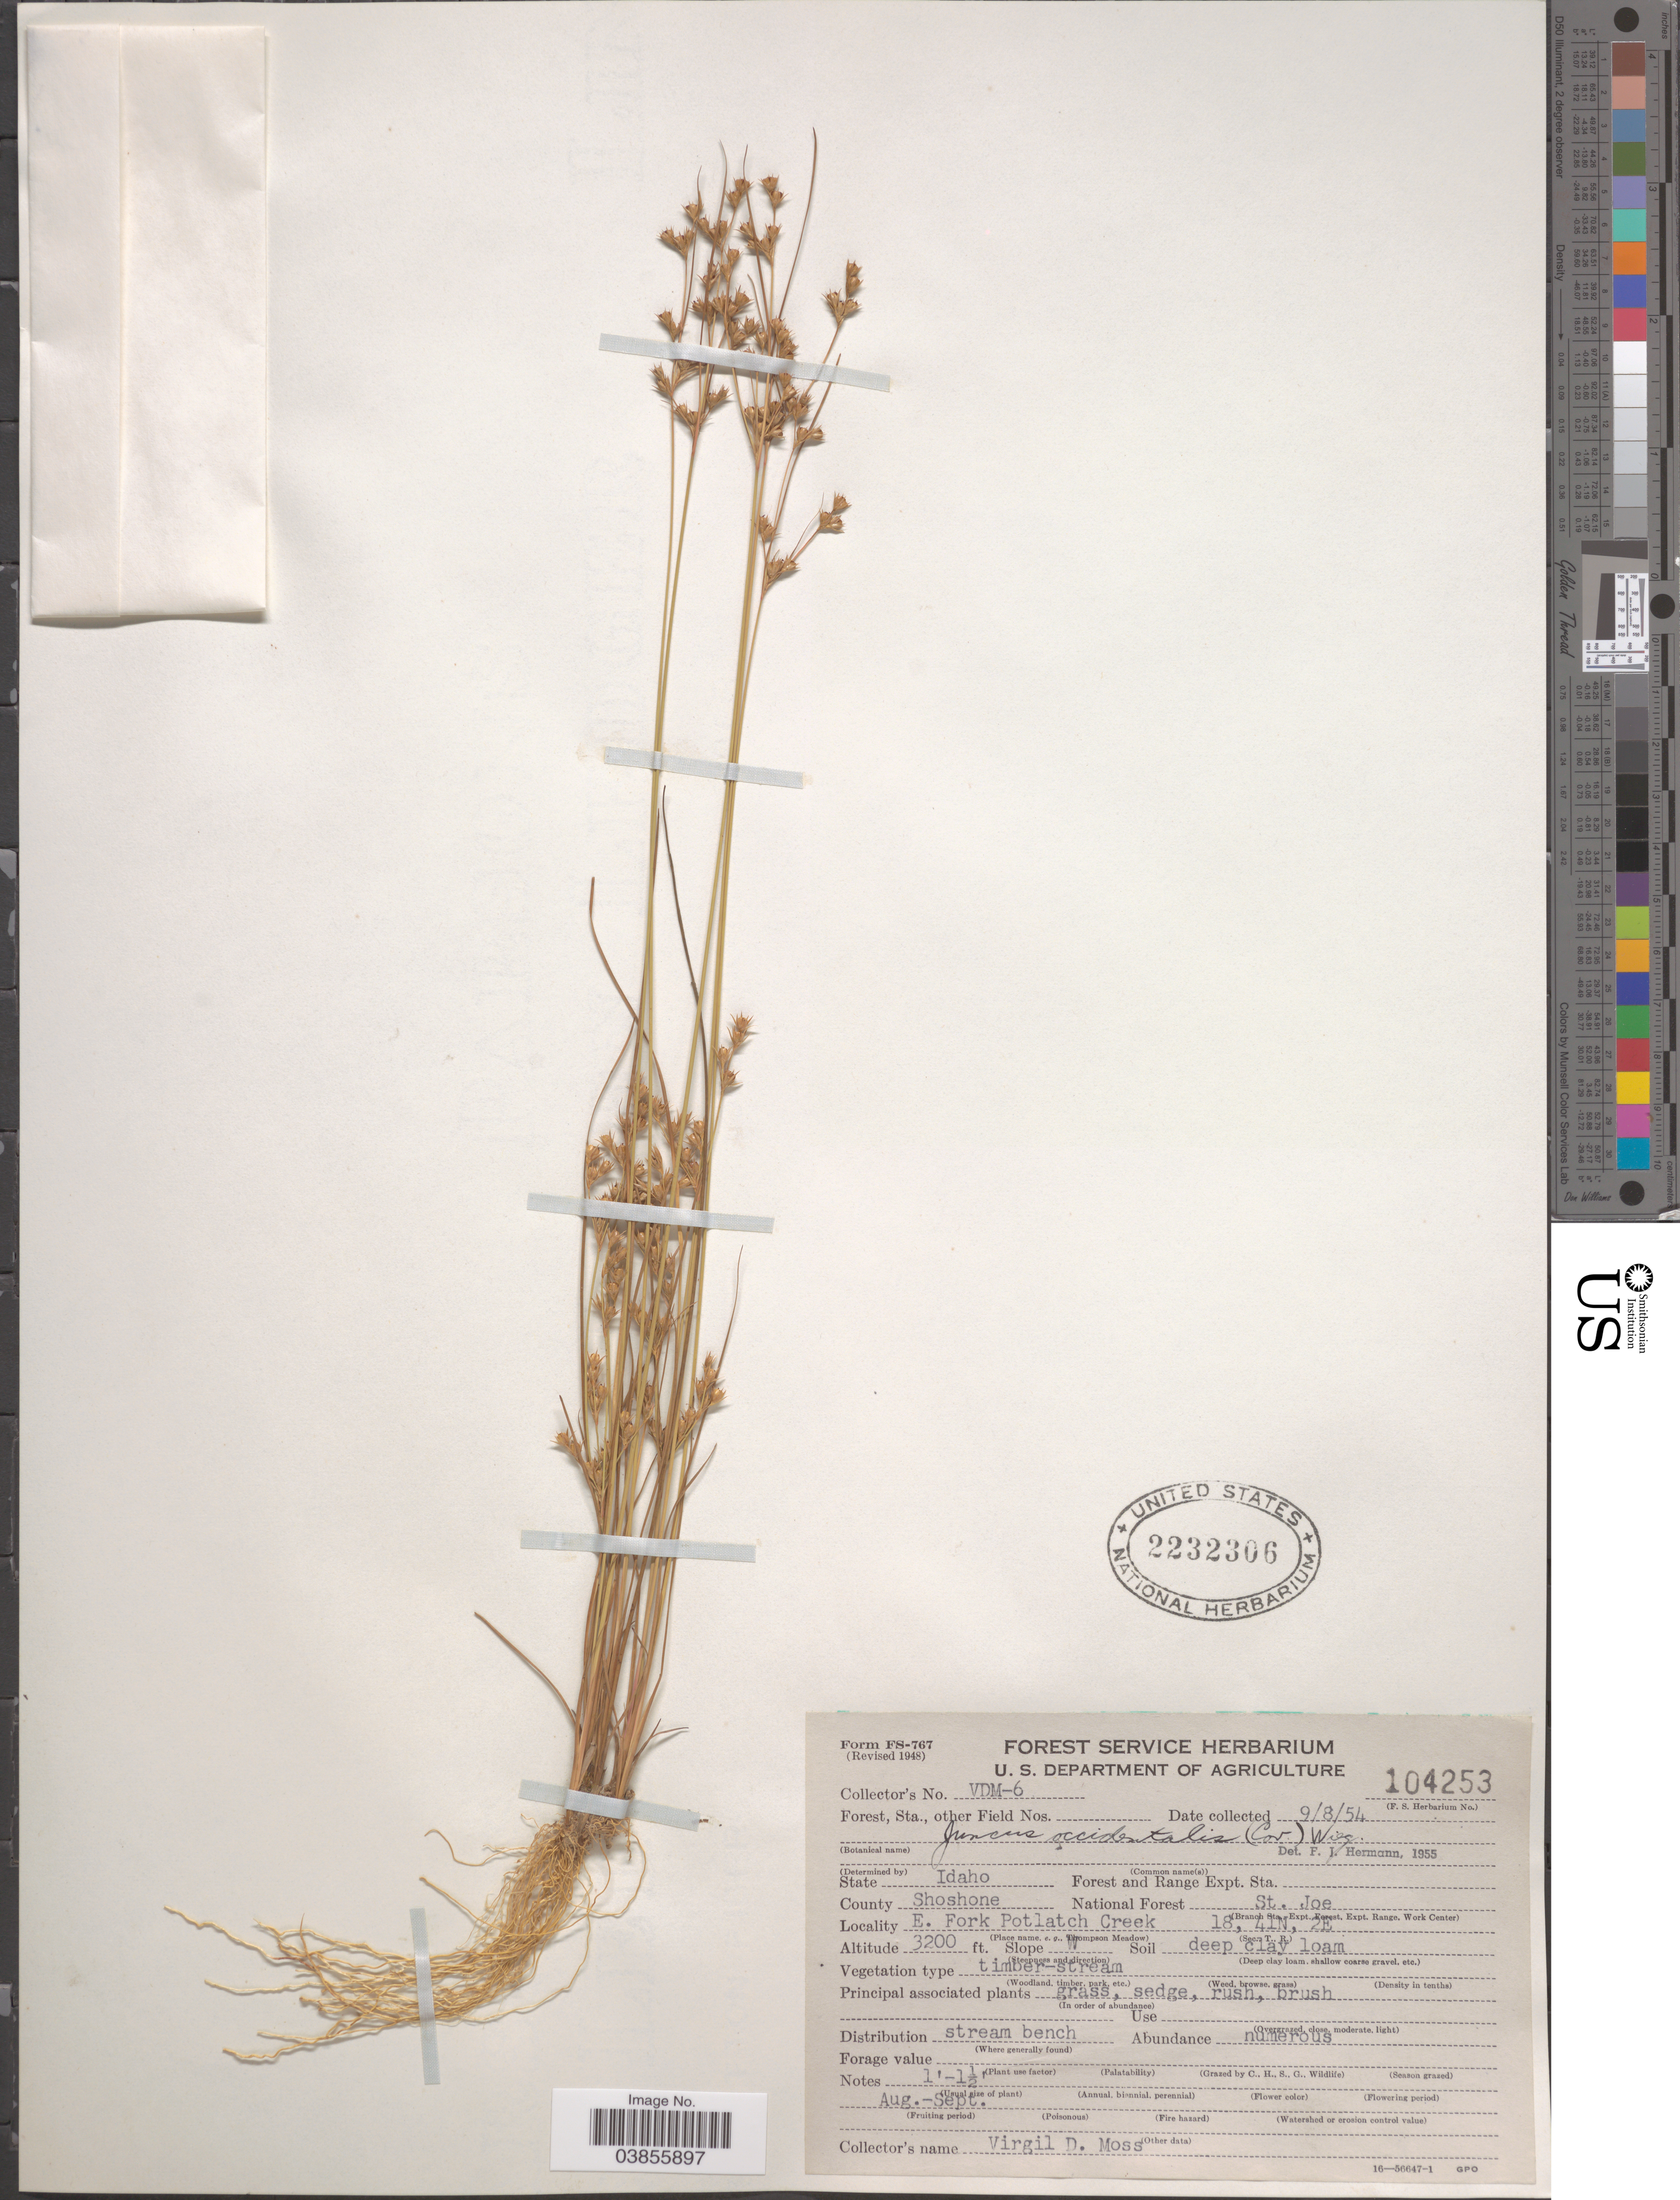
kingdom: Plantae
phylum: Tracheophyta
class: Liliopsida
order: Poales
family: Juncaceae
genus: Juncus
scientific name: Juncus occidentalis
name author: (Coville) Wiegand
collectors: V. Moss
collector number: VDM-6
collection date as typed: Transcribed d/m/y: 8/9/54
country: United States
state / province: Idaho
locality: County Shoshone. National Forest St. Joe. E. Fork Potlatch Creek 18, 41N, 2E.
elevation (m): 975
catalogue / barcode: US 2232306